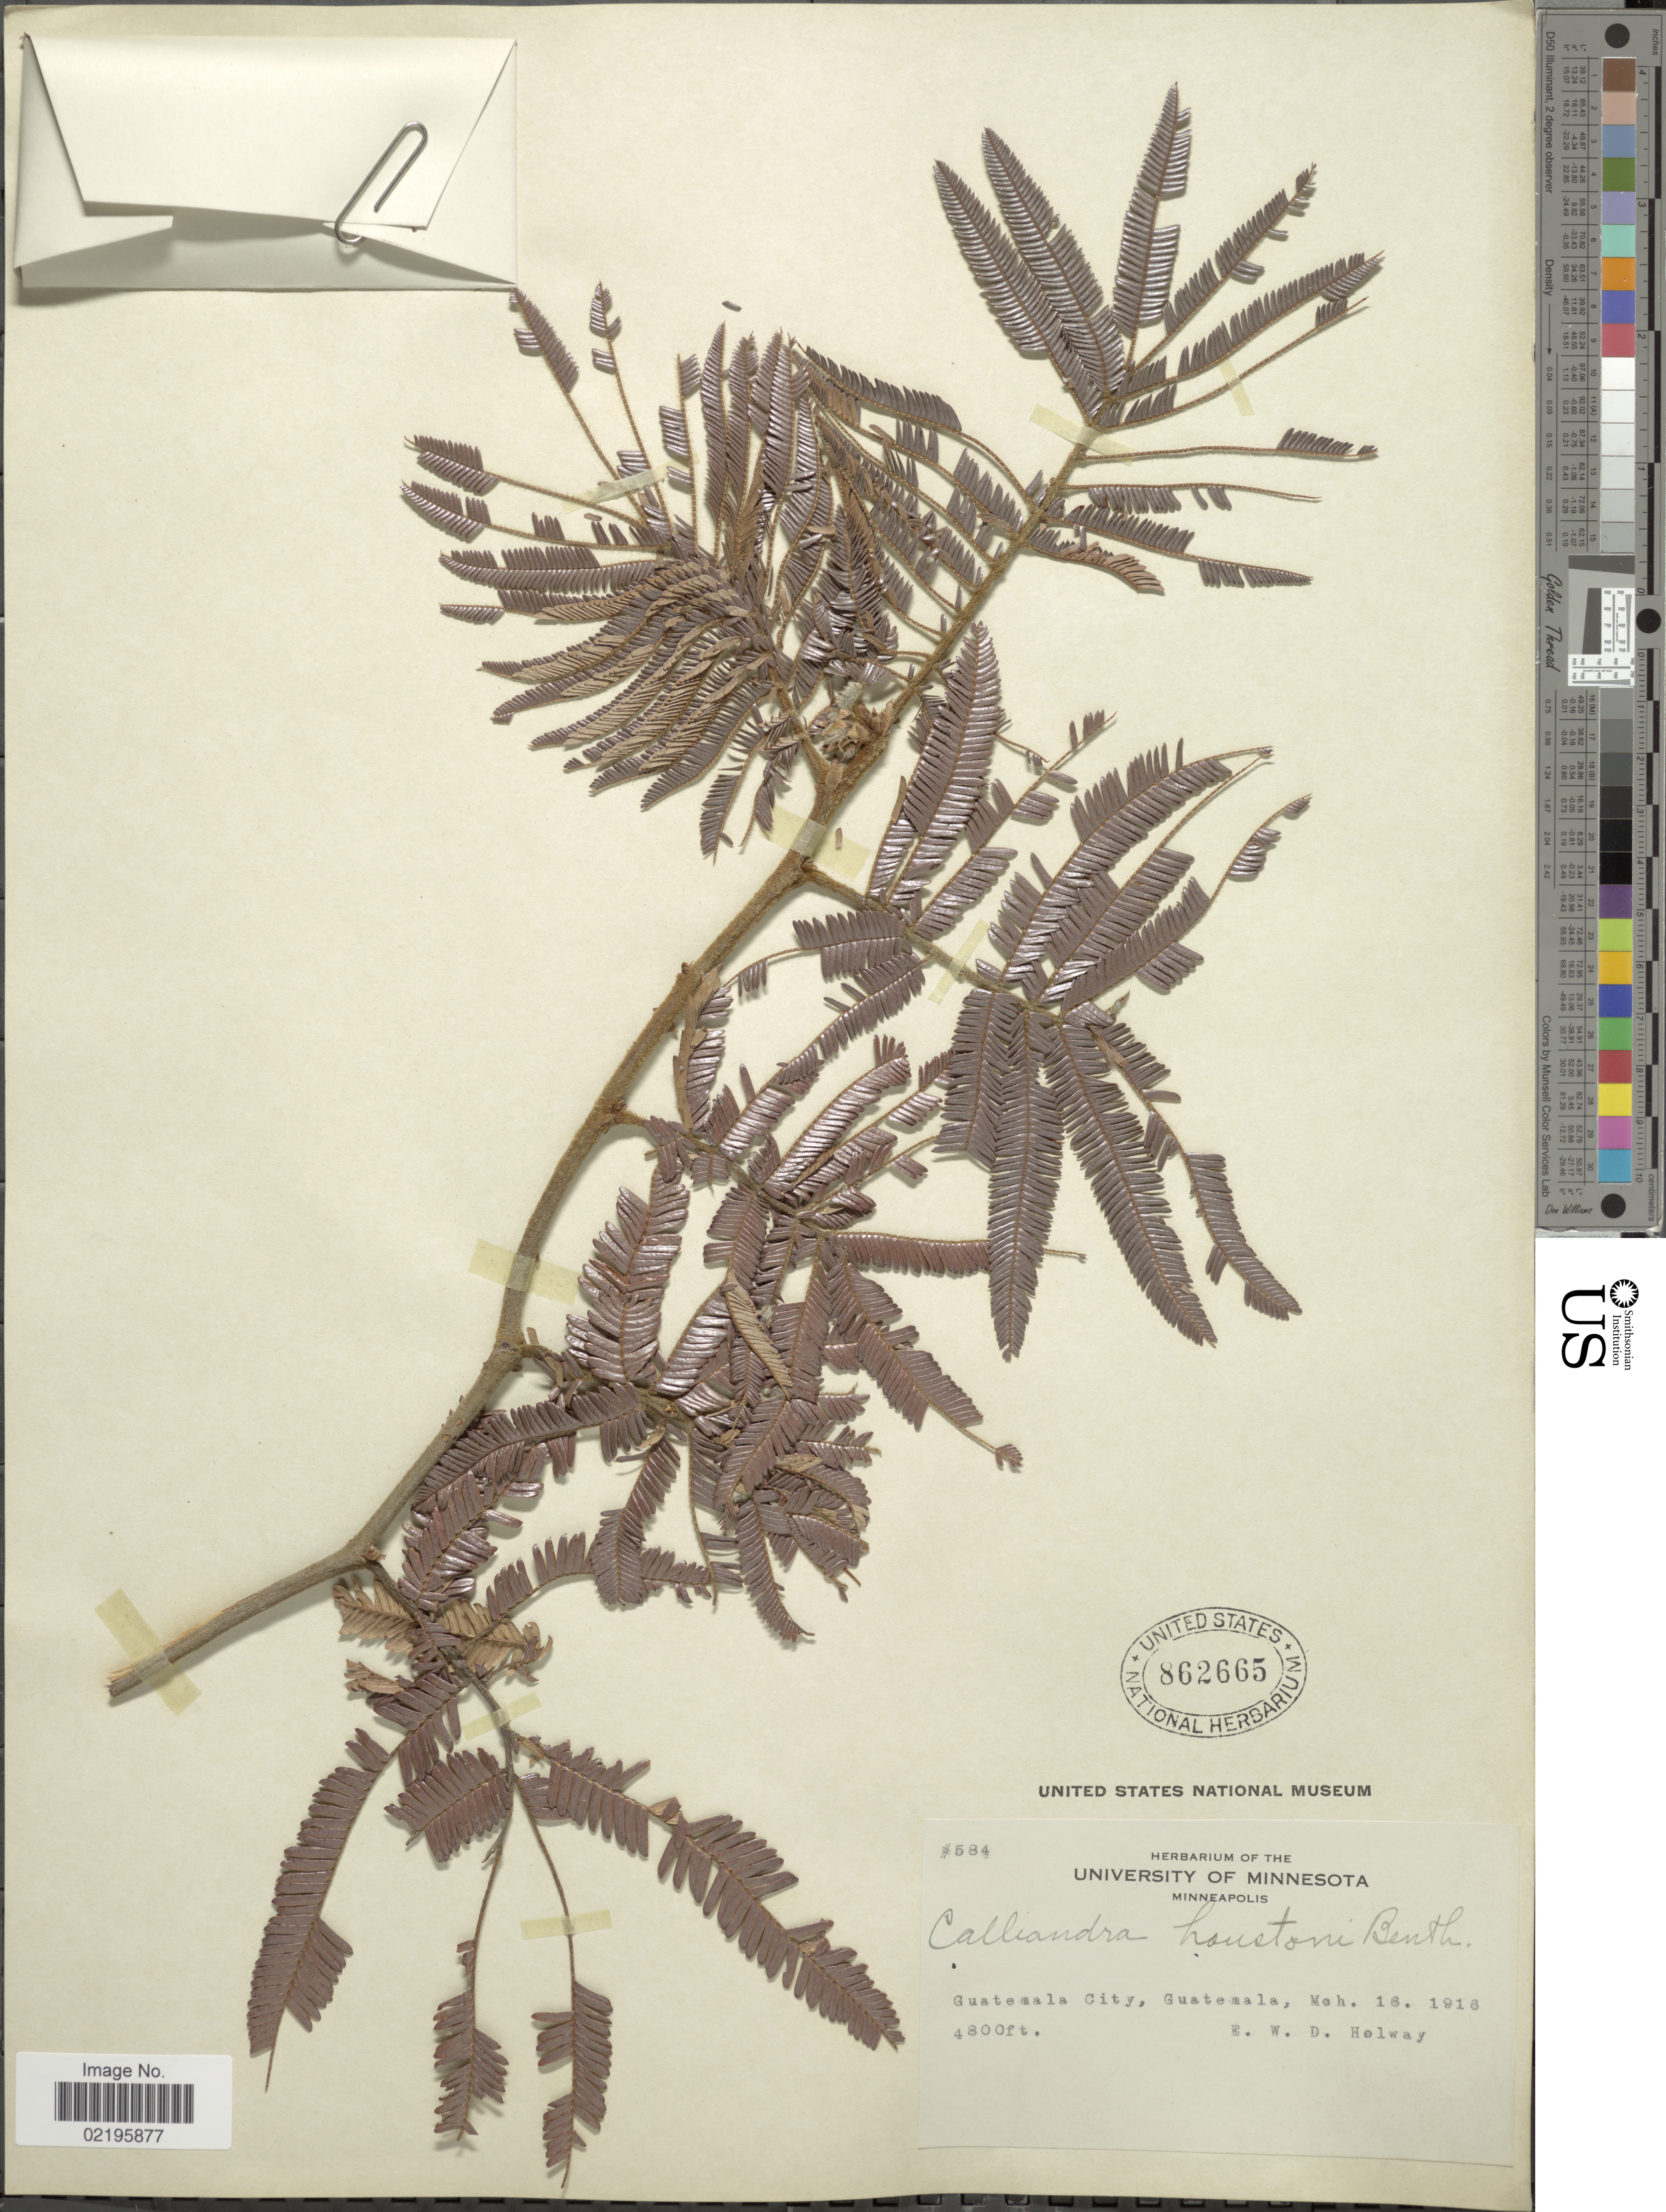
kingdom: Plantae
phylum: Tracheophyta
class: Magnoliopsida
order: Fabales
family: Fabaceae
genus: Calliandra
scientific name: Calliandra houstoniana var. houstoniana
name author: (Mill.) Standl.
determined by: Strong, Mark T., (BOT), Smithsonian Institution - National Museum of Natural History (UNITED STATES)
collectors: E. W. D. Holway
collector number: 584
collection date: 1916-03-18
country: Guatemala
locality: Guatemala City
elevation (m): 1463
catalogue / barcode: US 862665